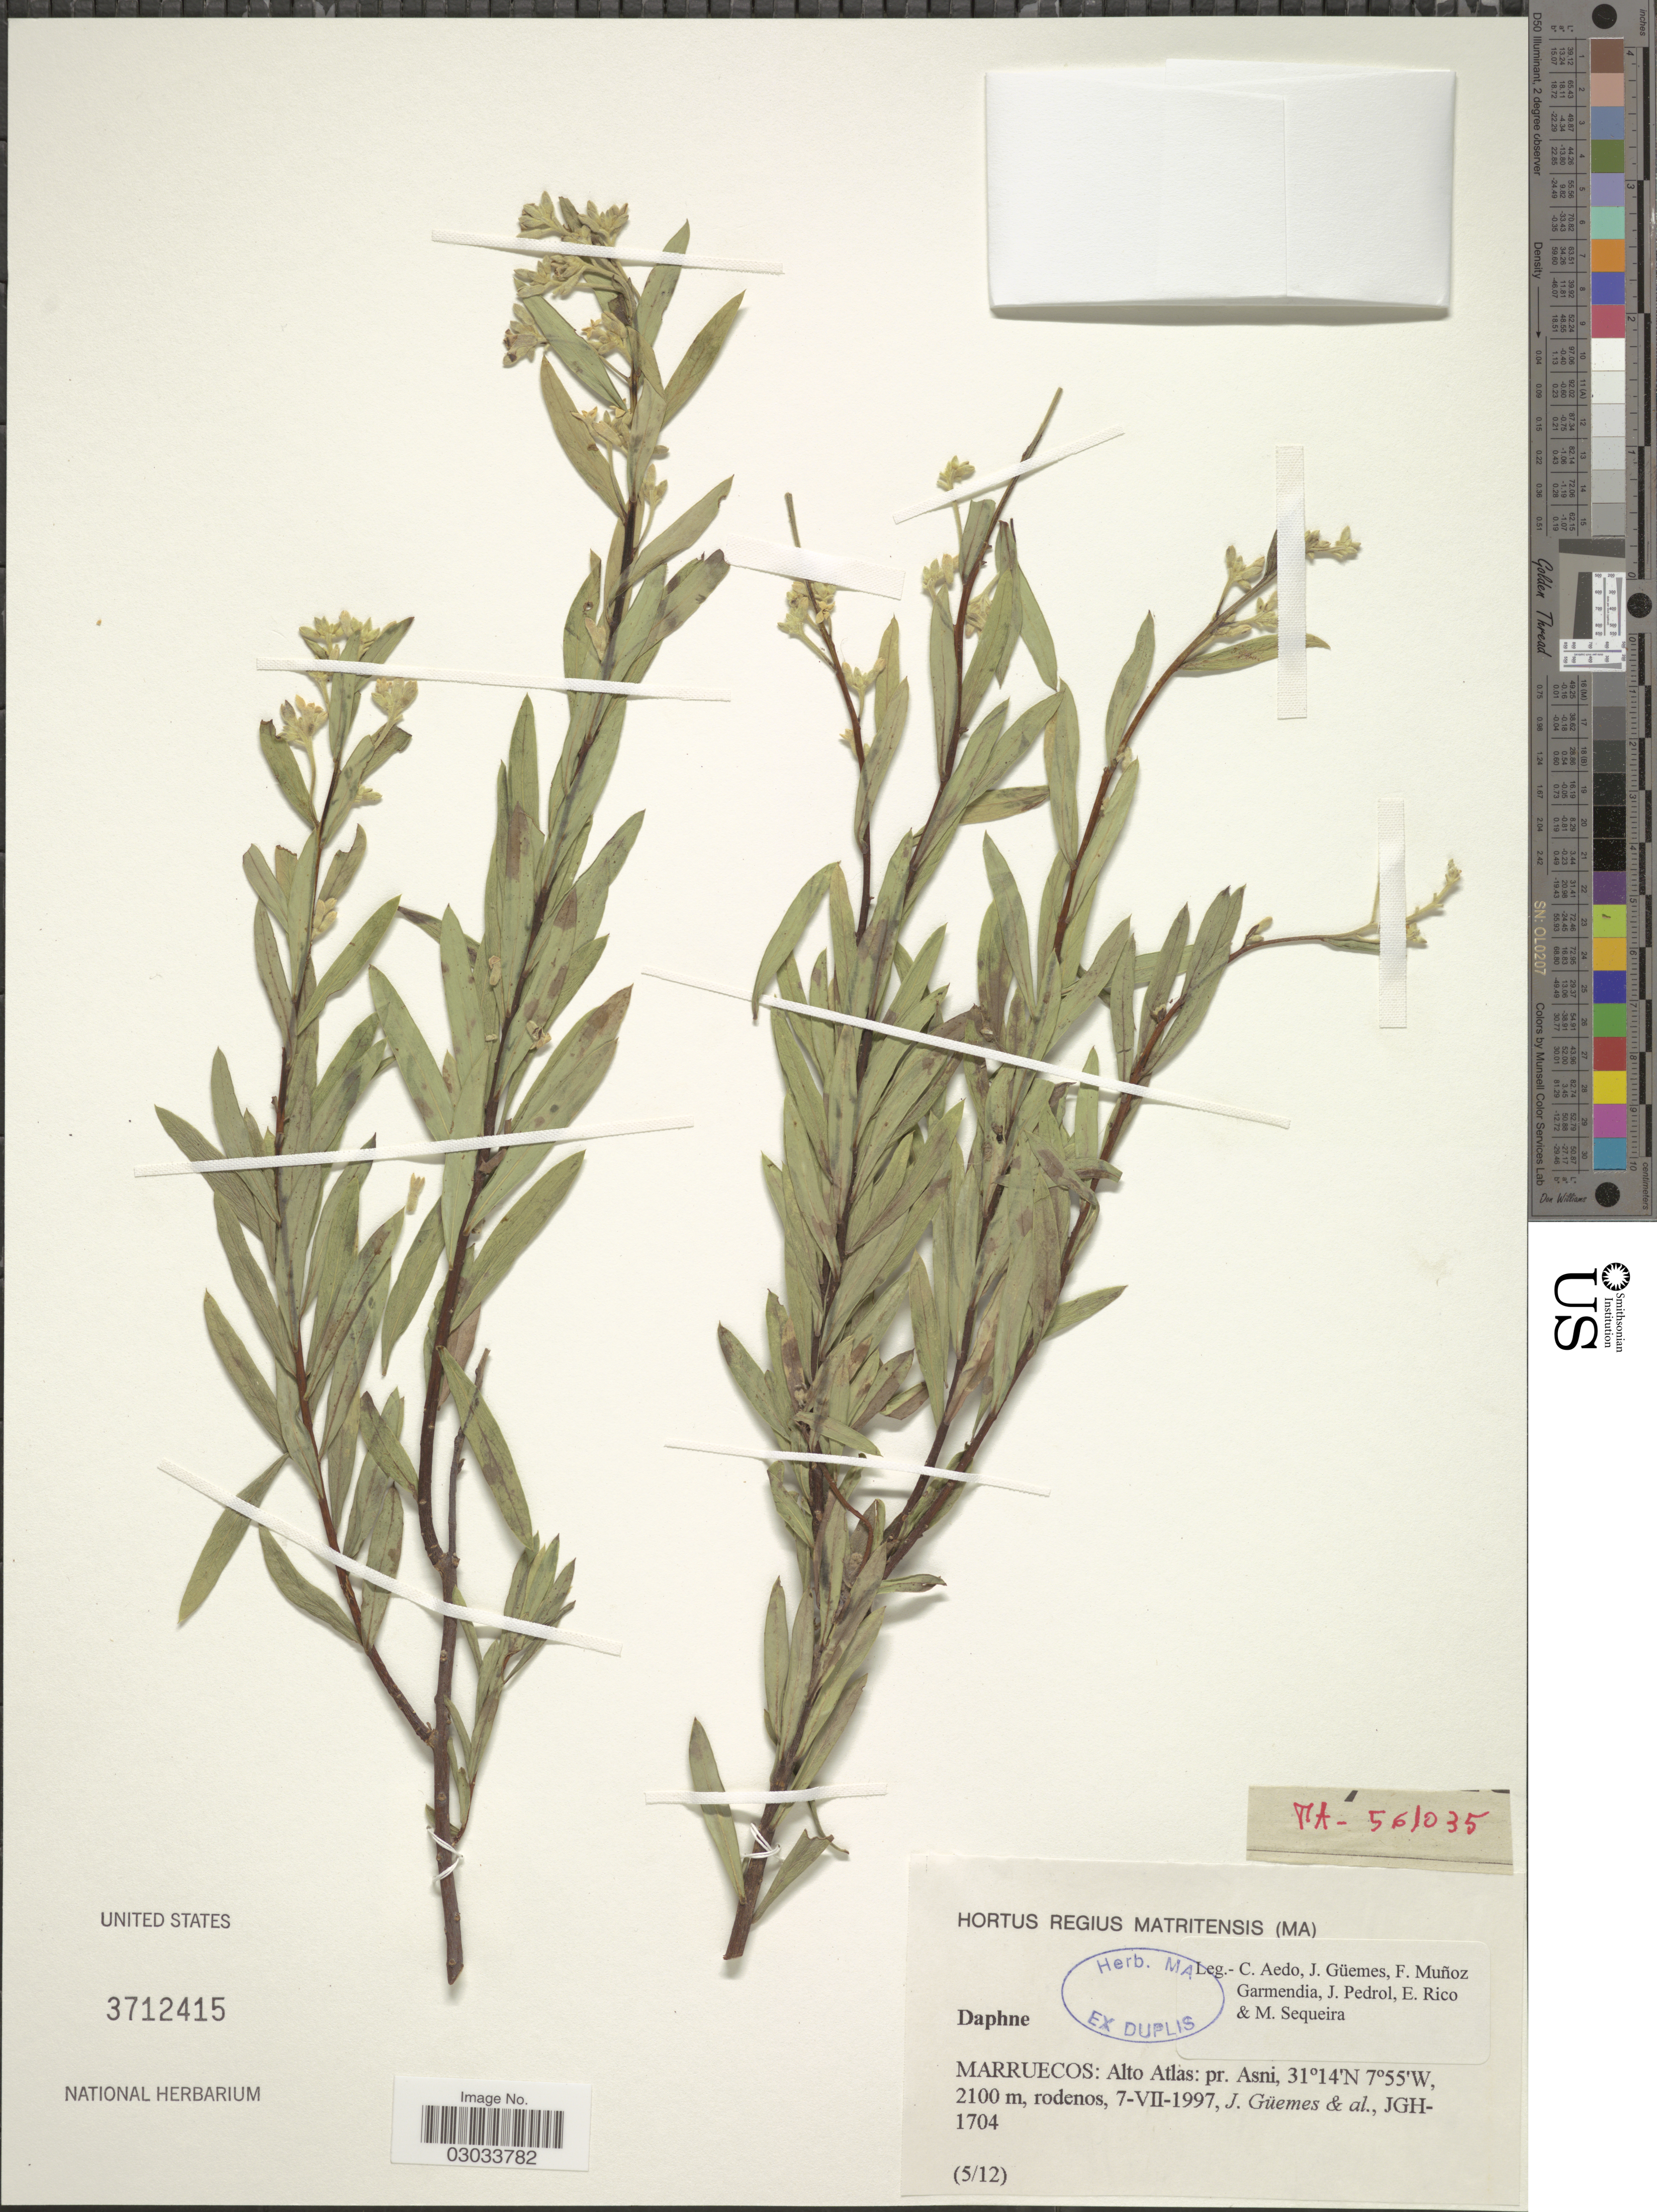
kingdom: Plantae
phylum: Tracheophyta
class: Magnoliopsida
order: Malvales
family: Thymelaeaceae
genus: Daphne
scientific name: Daphne sp.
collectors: J. Güemes & et al.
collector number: JGH-1704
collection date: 1997-07-07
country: Morocco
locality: Marruecos: Alto Atlas: pr. Asni.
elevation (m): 2100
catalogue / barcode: US 3712415